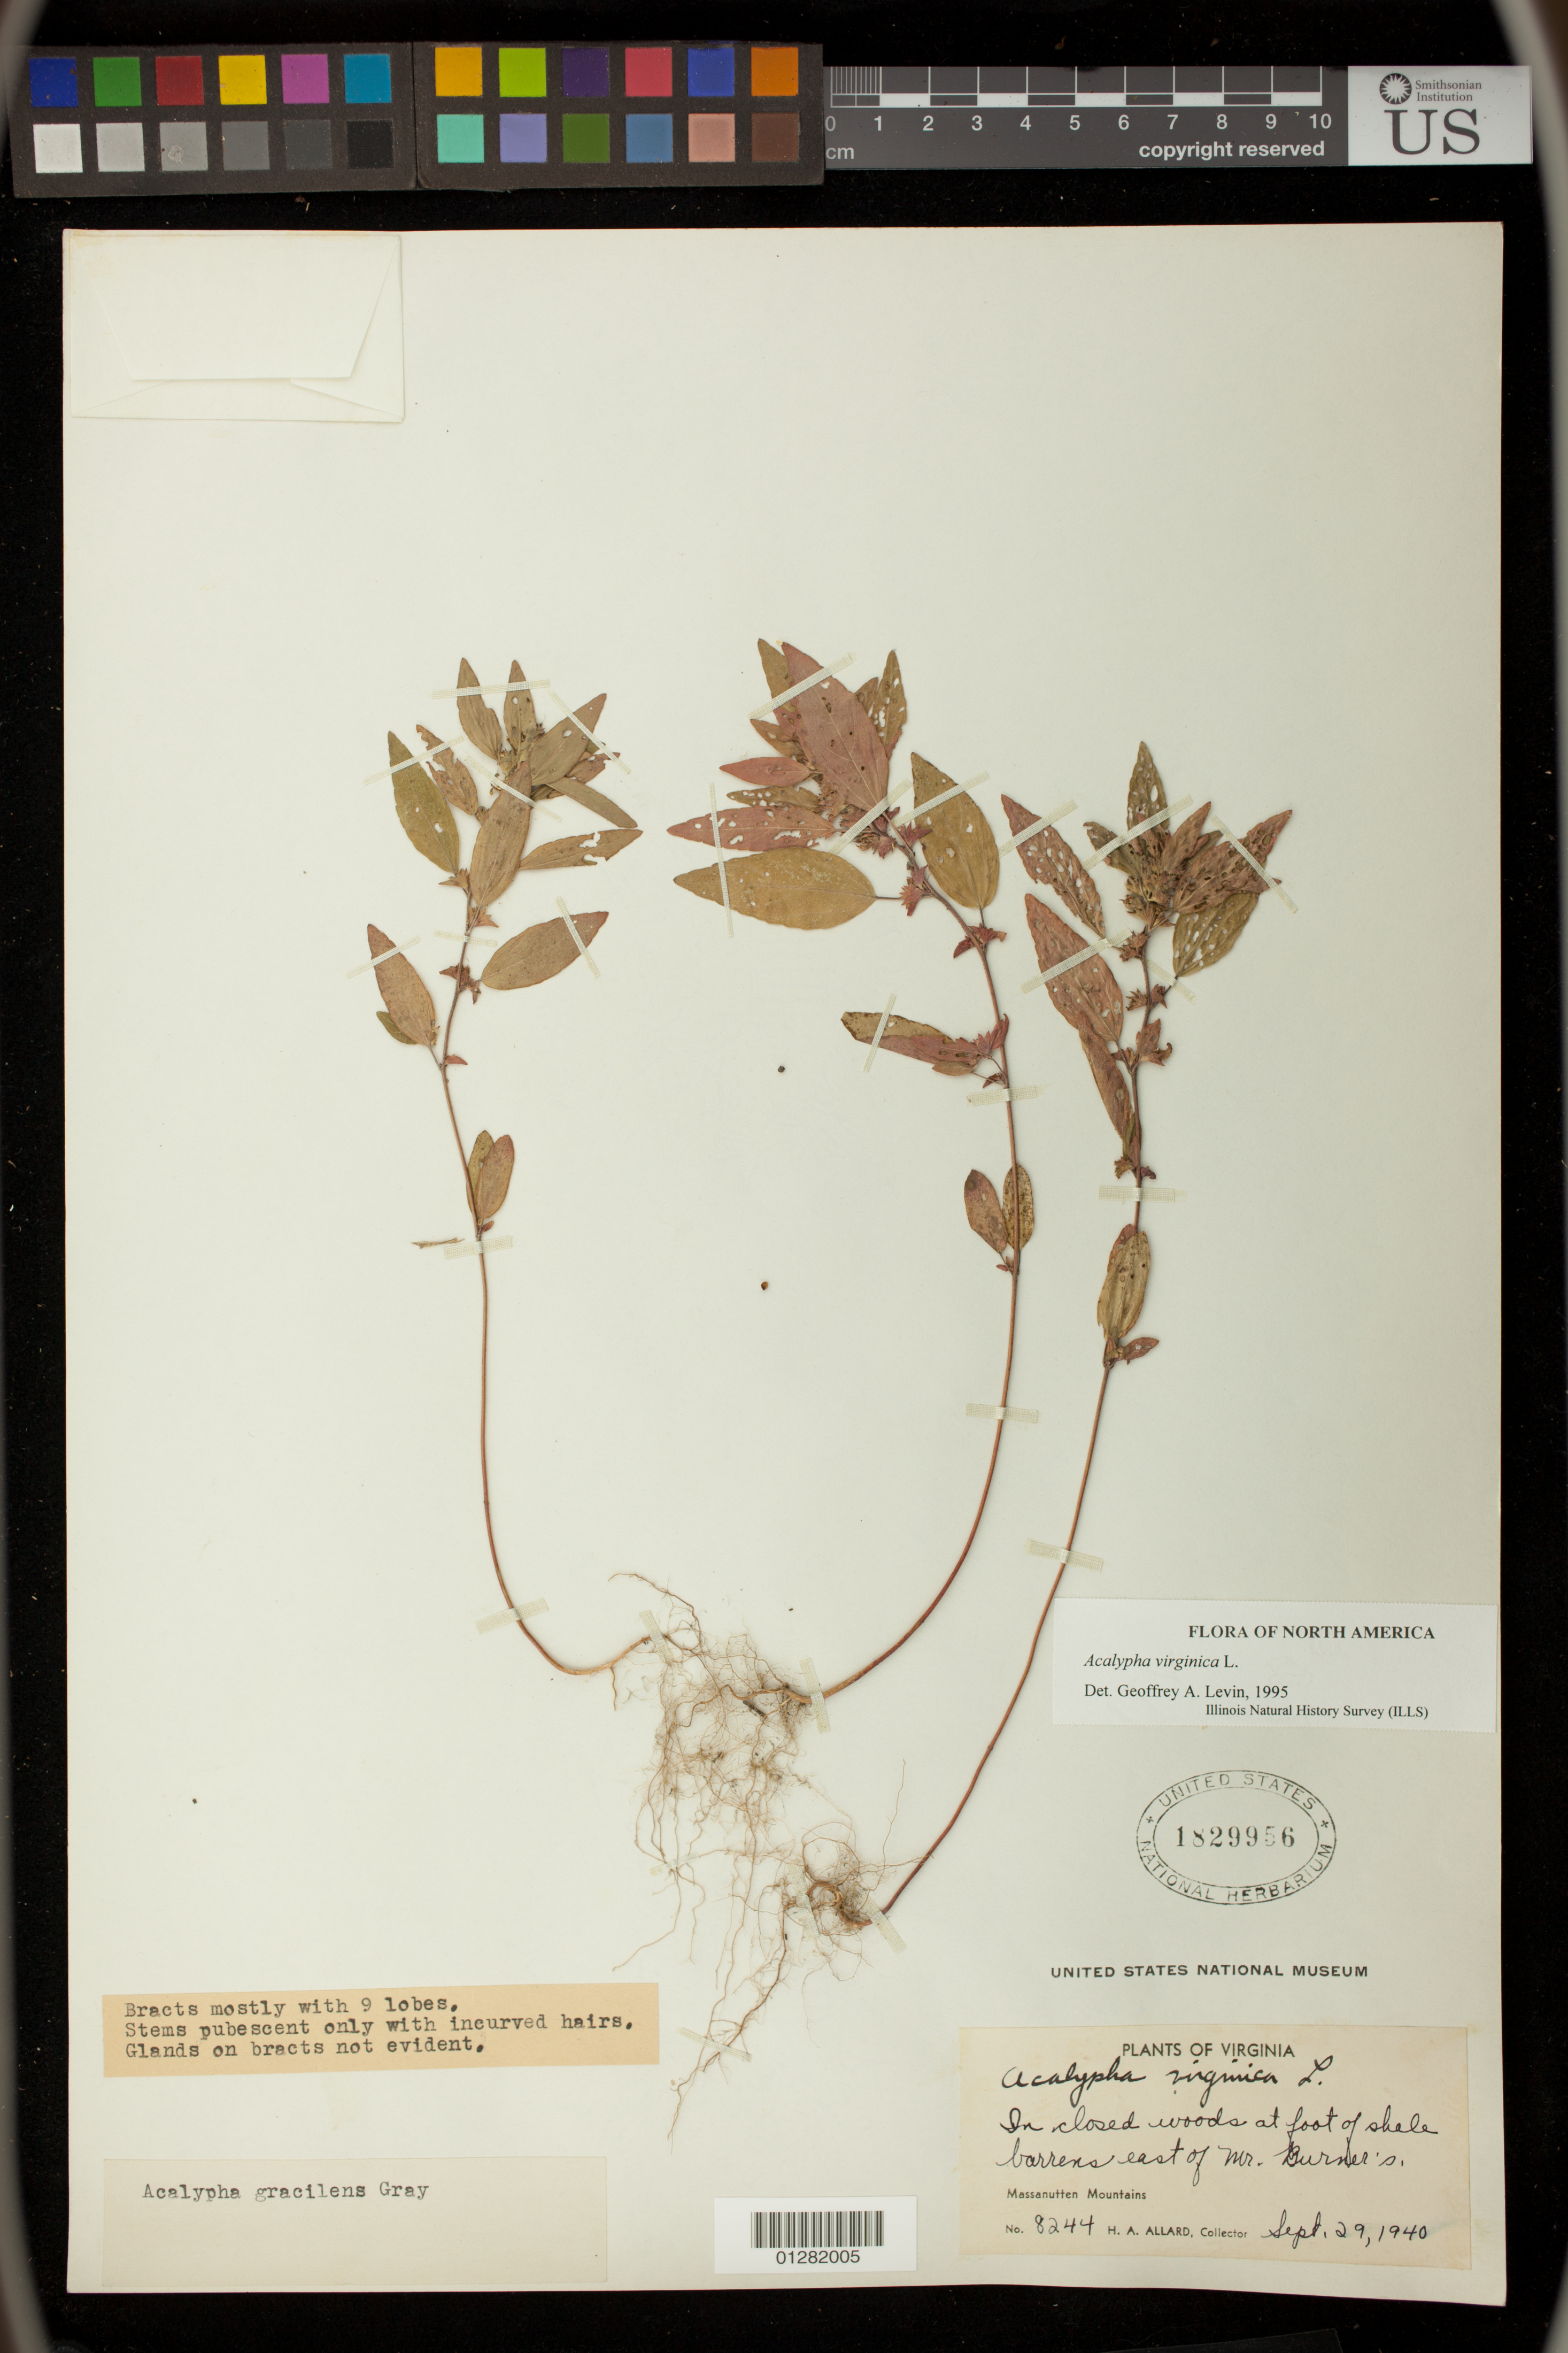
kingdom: Plantae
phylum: Tracheophyta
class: Magnoliopsida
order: Malpighiales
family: Euphorbiaceae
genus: Acalypha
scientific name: Acalypha virginica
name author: L.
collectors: H. A. Allard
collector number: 8244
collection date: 1940-09-29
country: United States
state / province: Virginia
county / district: Page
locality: Massanutten Mountains.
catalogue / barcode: US 1829956